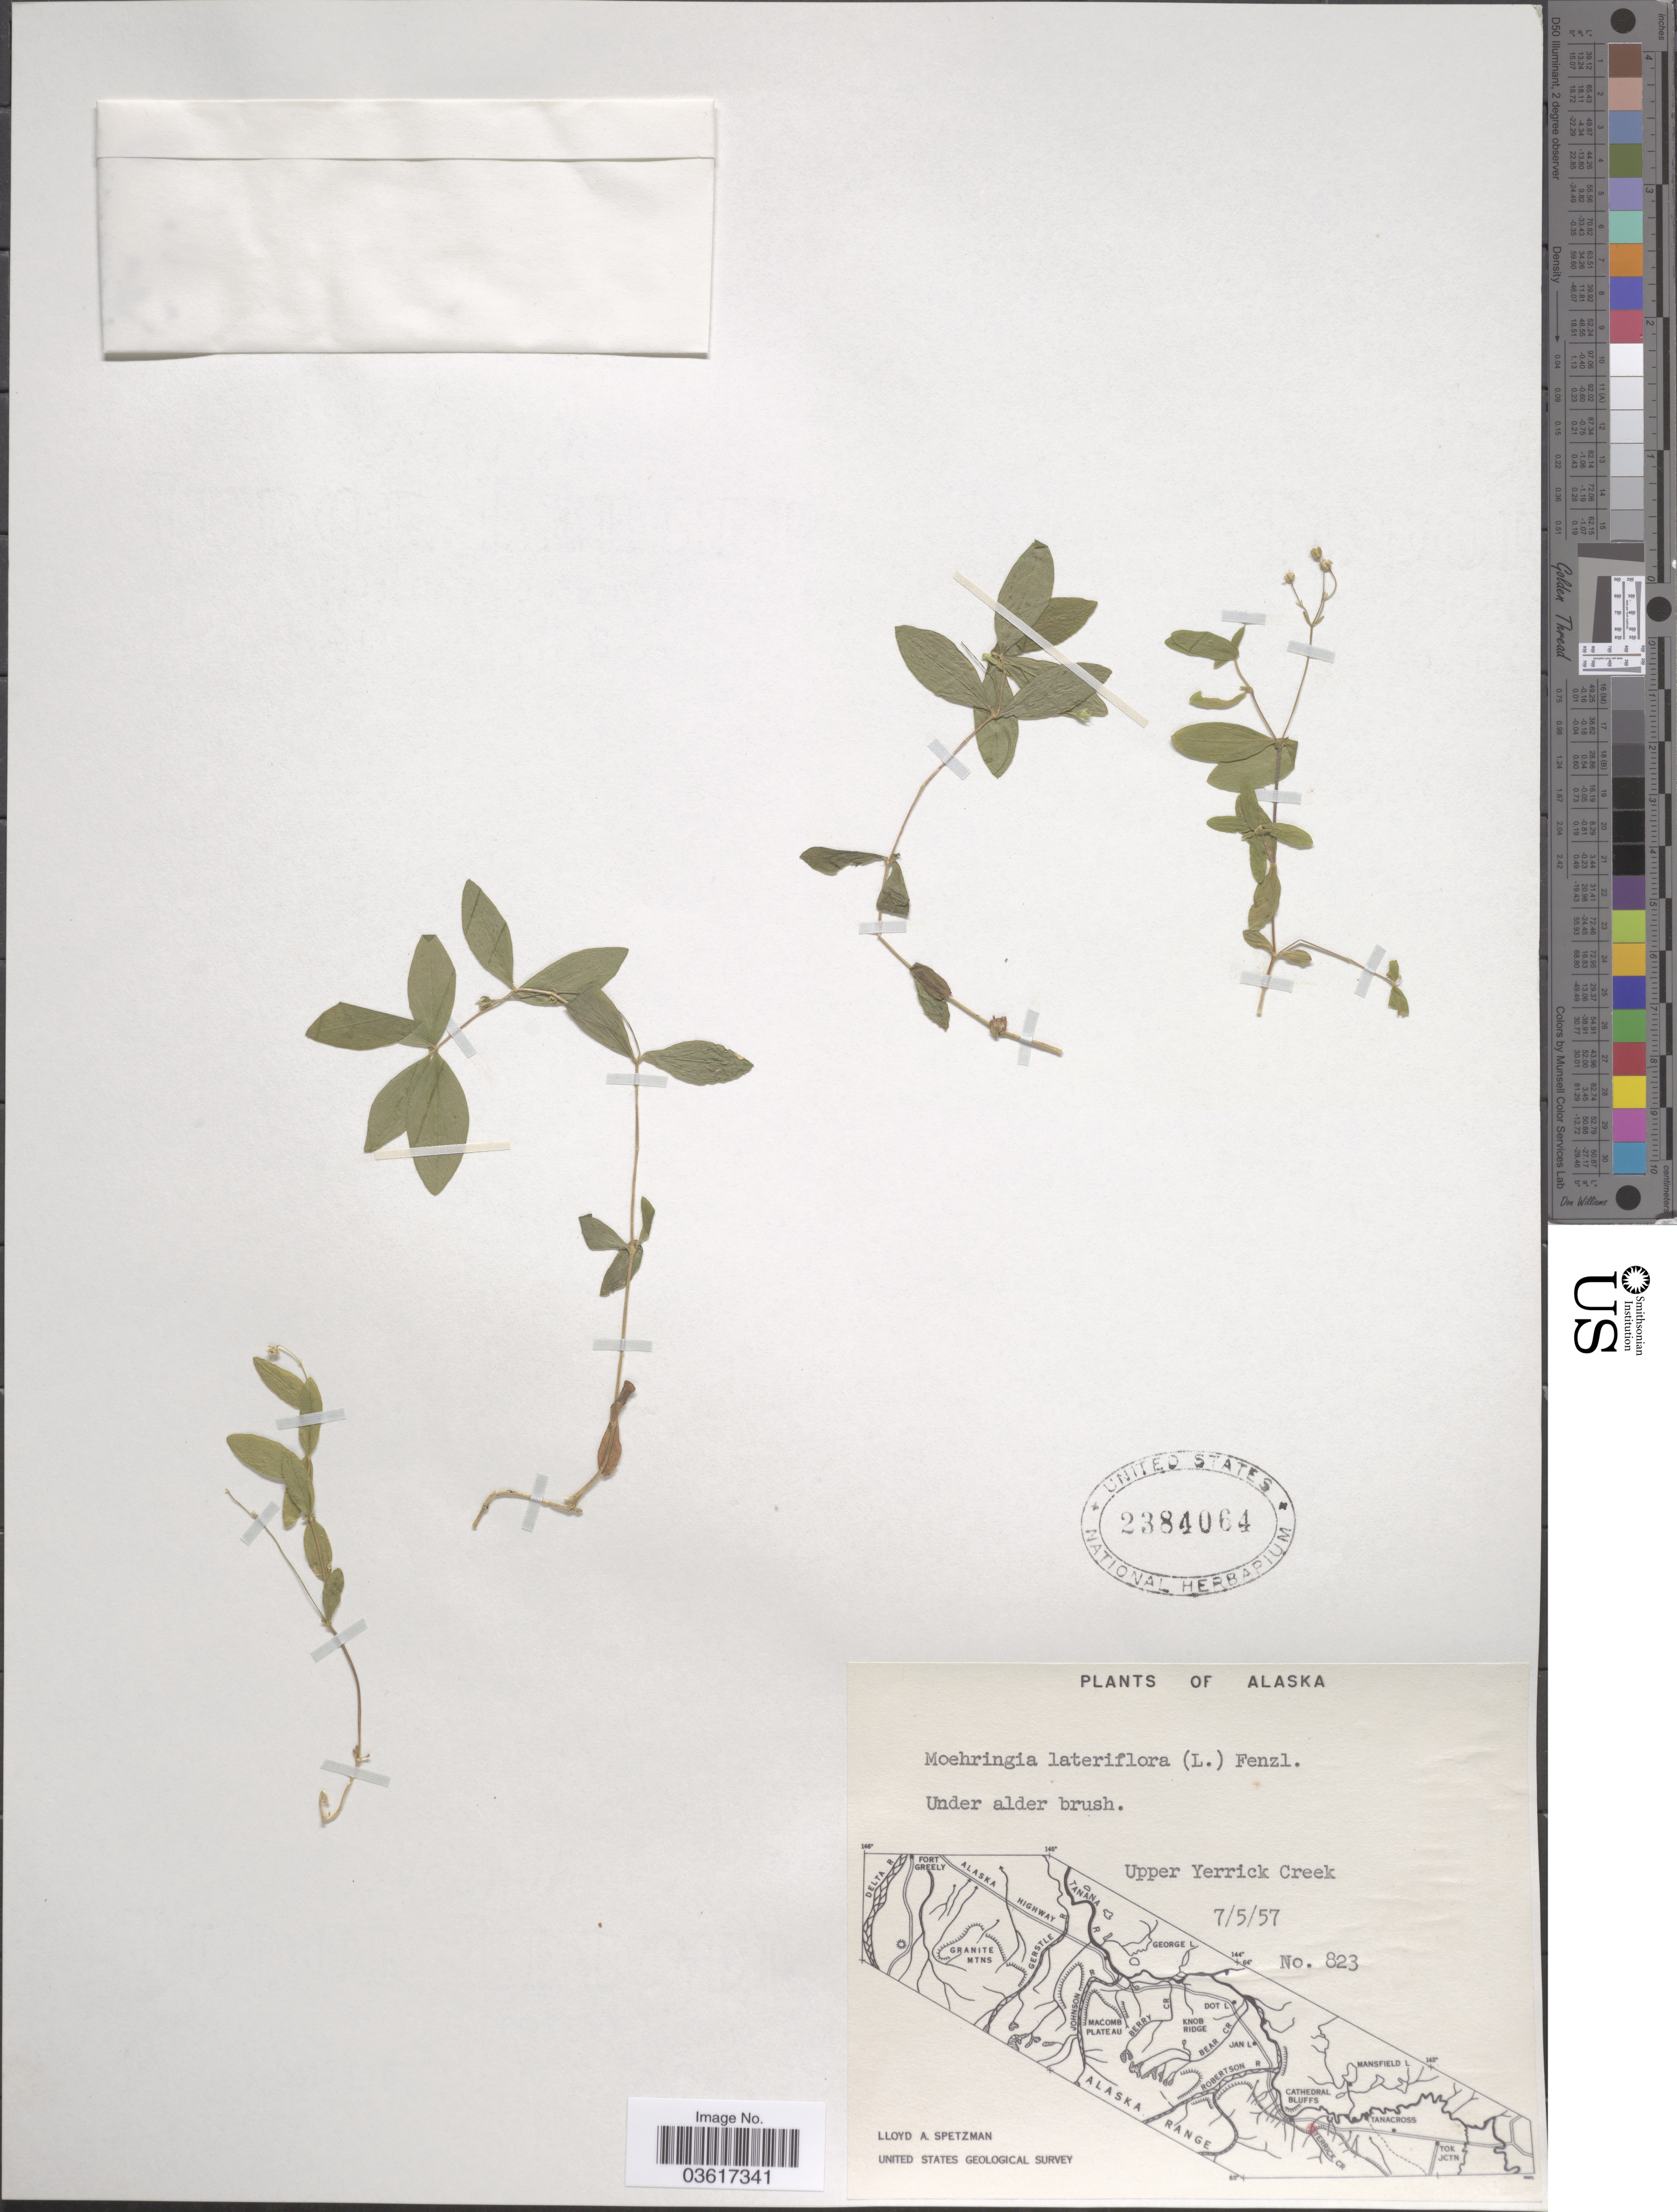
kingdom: Plantae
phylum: Tracheophyta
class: Magnoliopsida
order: Caryophyllales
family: Caryophyllaceae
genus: Moehringia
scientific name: Moehringia lateriflora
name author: (L.) Fenzl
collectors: L. Spetzman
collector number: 823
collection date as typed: Transcribed d/m/y: 5/7/57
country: United States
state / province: Alaska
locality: Upper Yerrick Creek.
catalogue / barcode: US 2384064